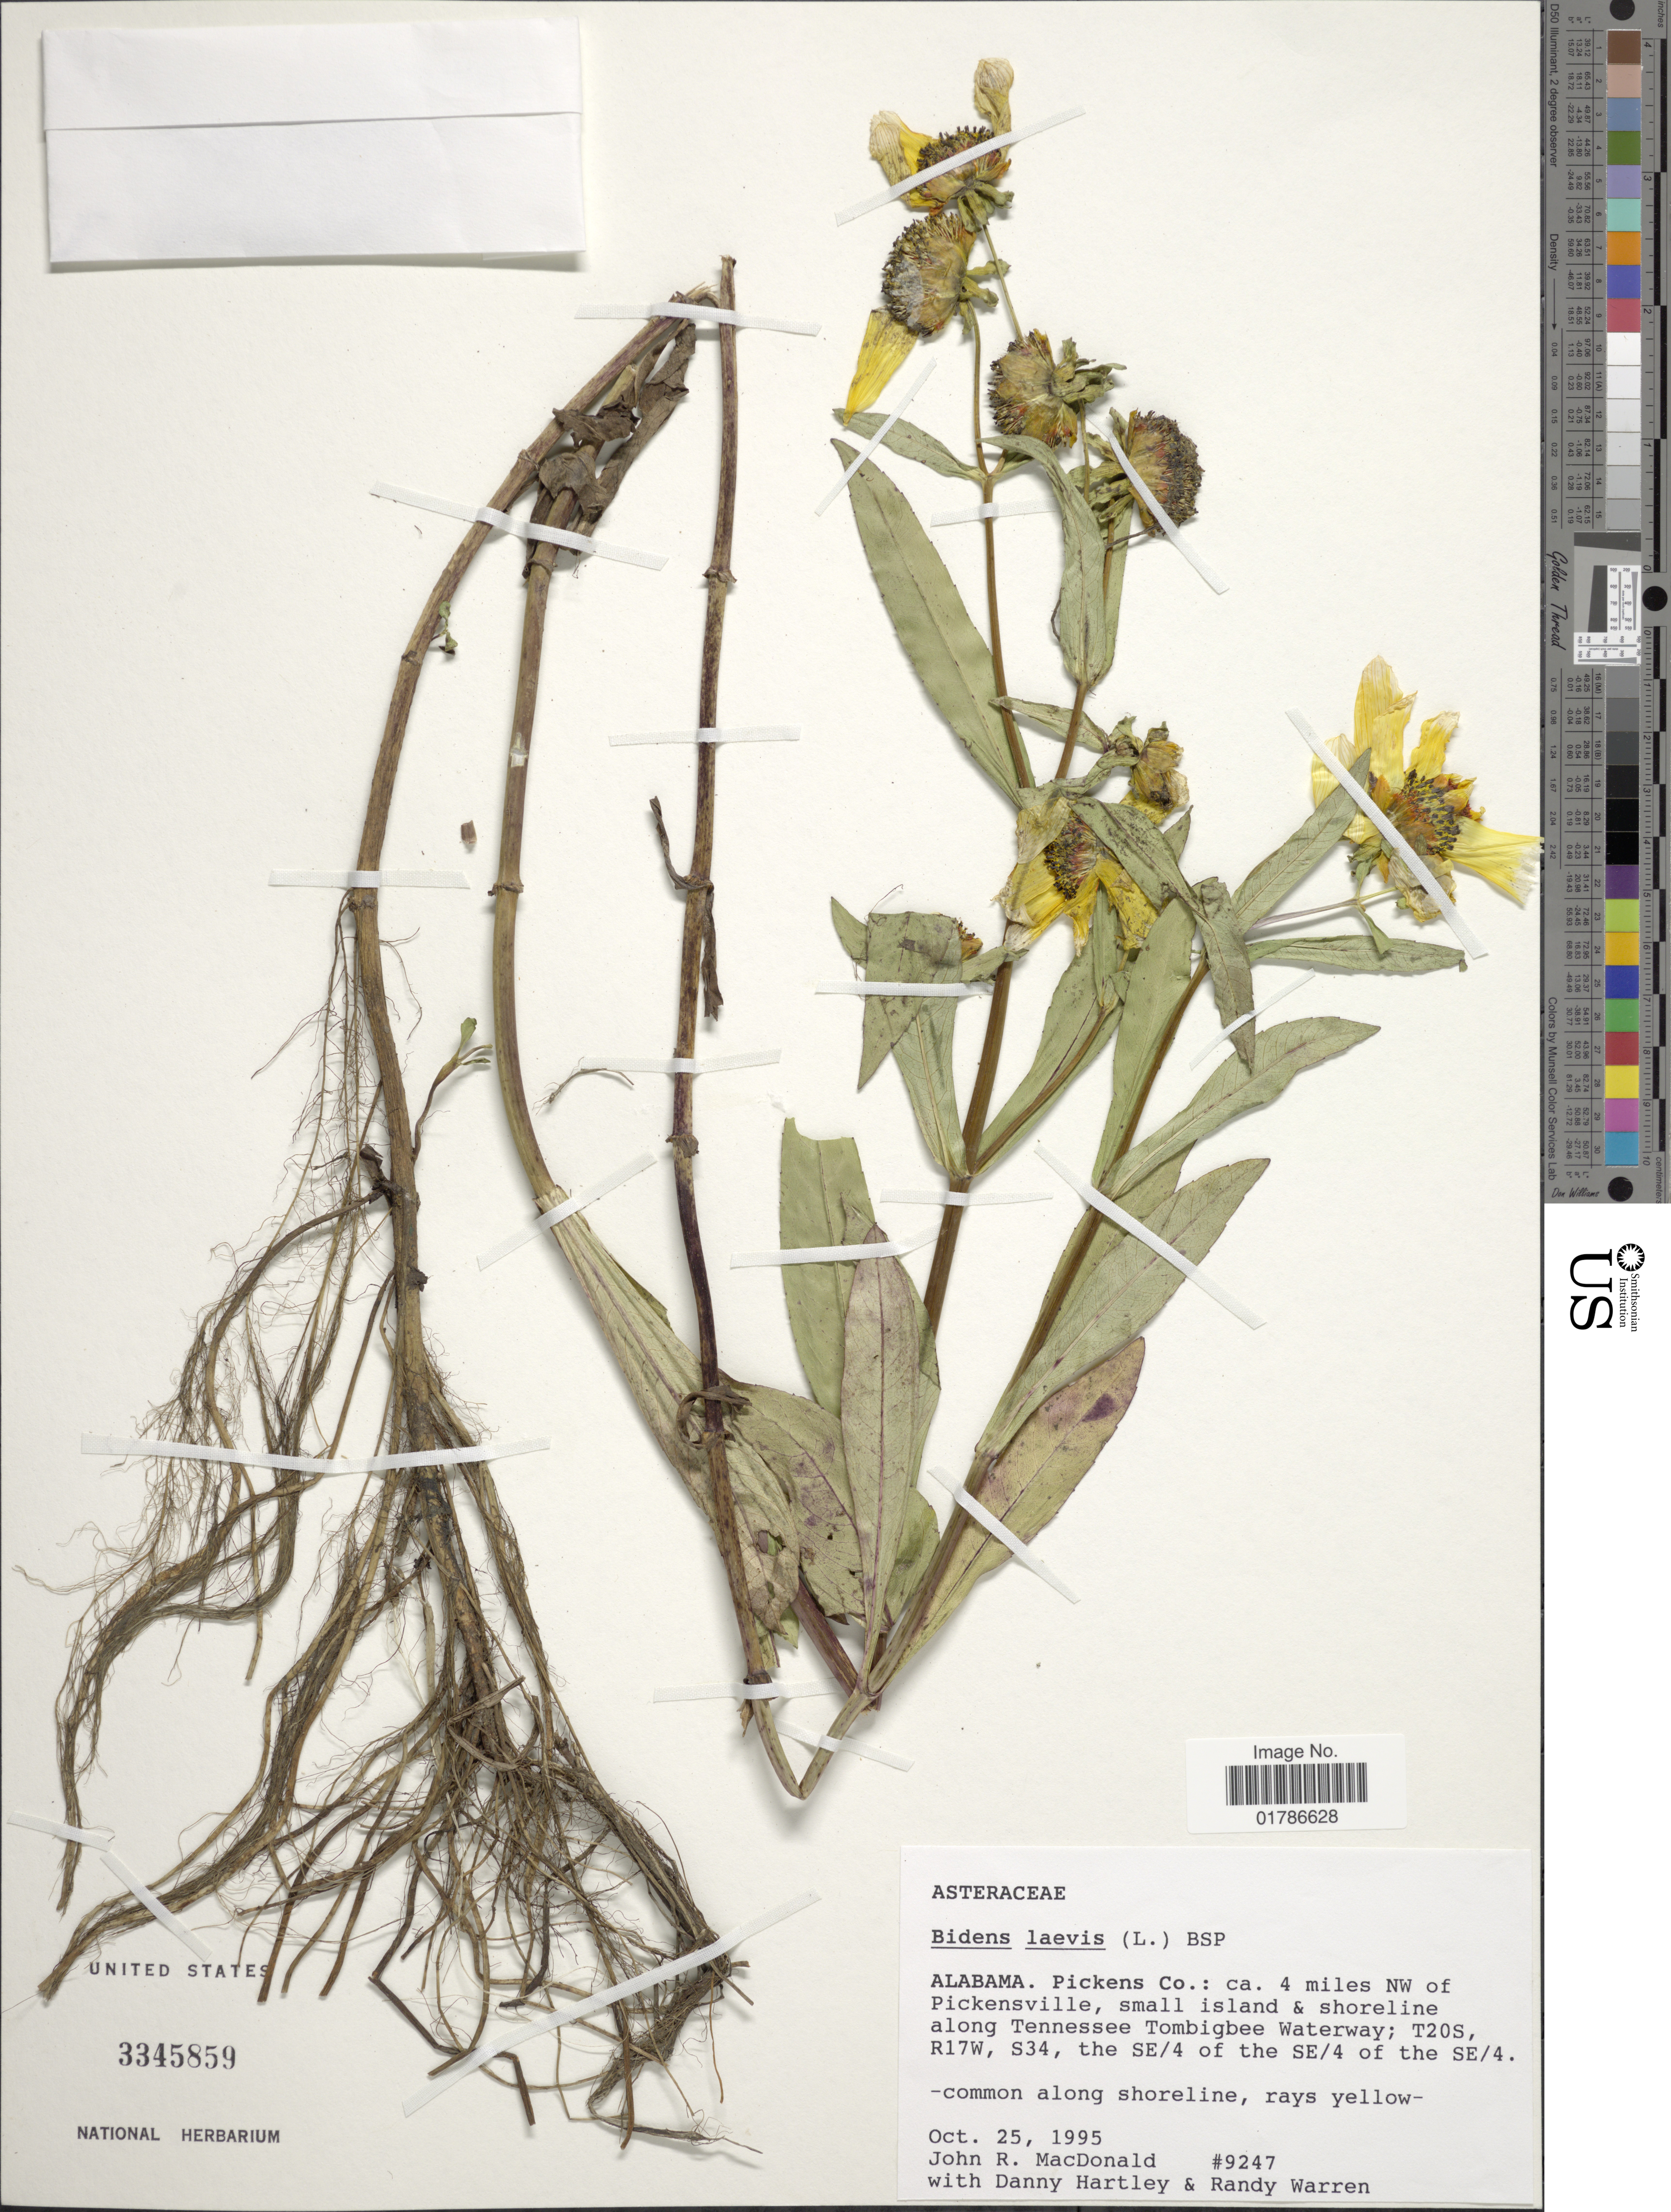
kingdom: Plantae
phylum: Tracheophyta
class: Magnoliopsida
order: Asterales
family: Asteraceae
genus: Bidens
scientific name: Bidens laevis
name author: (L.) Britton, Stearns & Poggenb.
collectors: J. MacDonald, D. Hartley & R. Warren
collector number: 9247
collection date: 1995-10-25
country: United States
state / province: Alabama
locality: Pickens Co.: ca. 4 miles NW of Pickensville, small island & shoreline along Tennessee Tombigbee Waterway; T20S R17W, S34, the SE/4 of the SE/4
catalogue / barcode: US 3345859